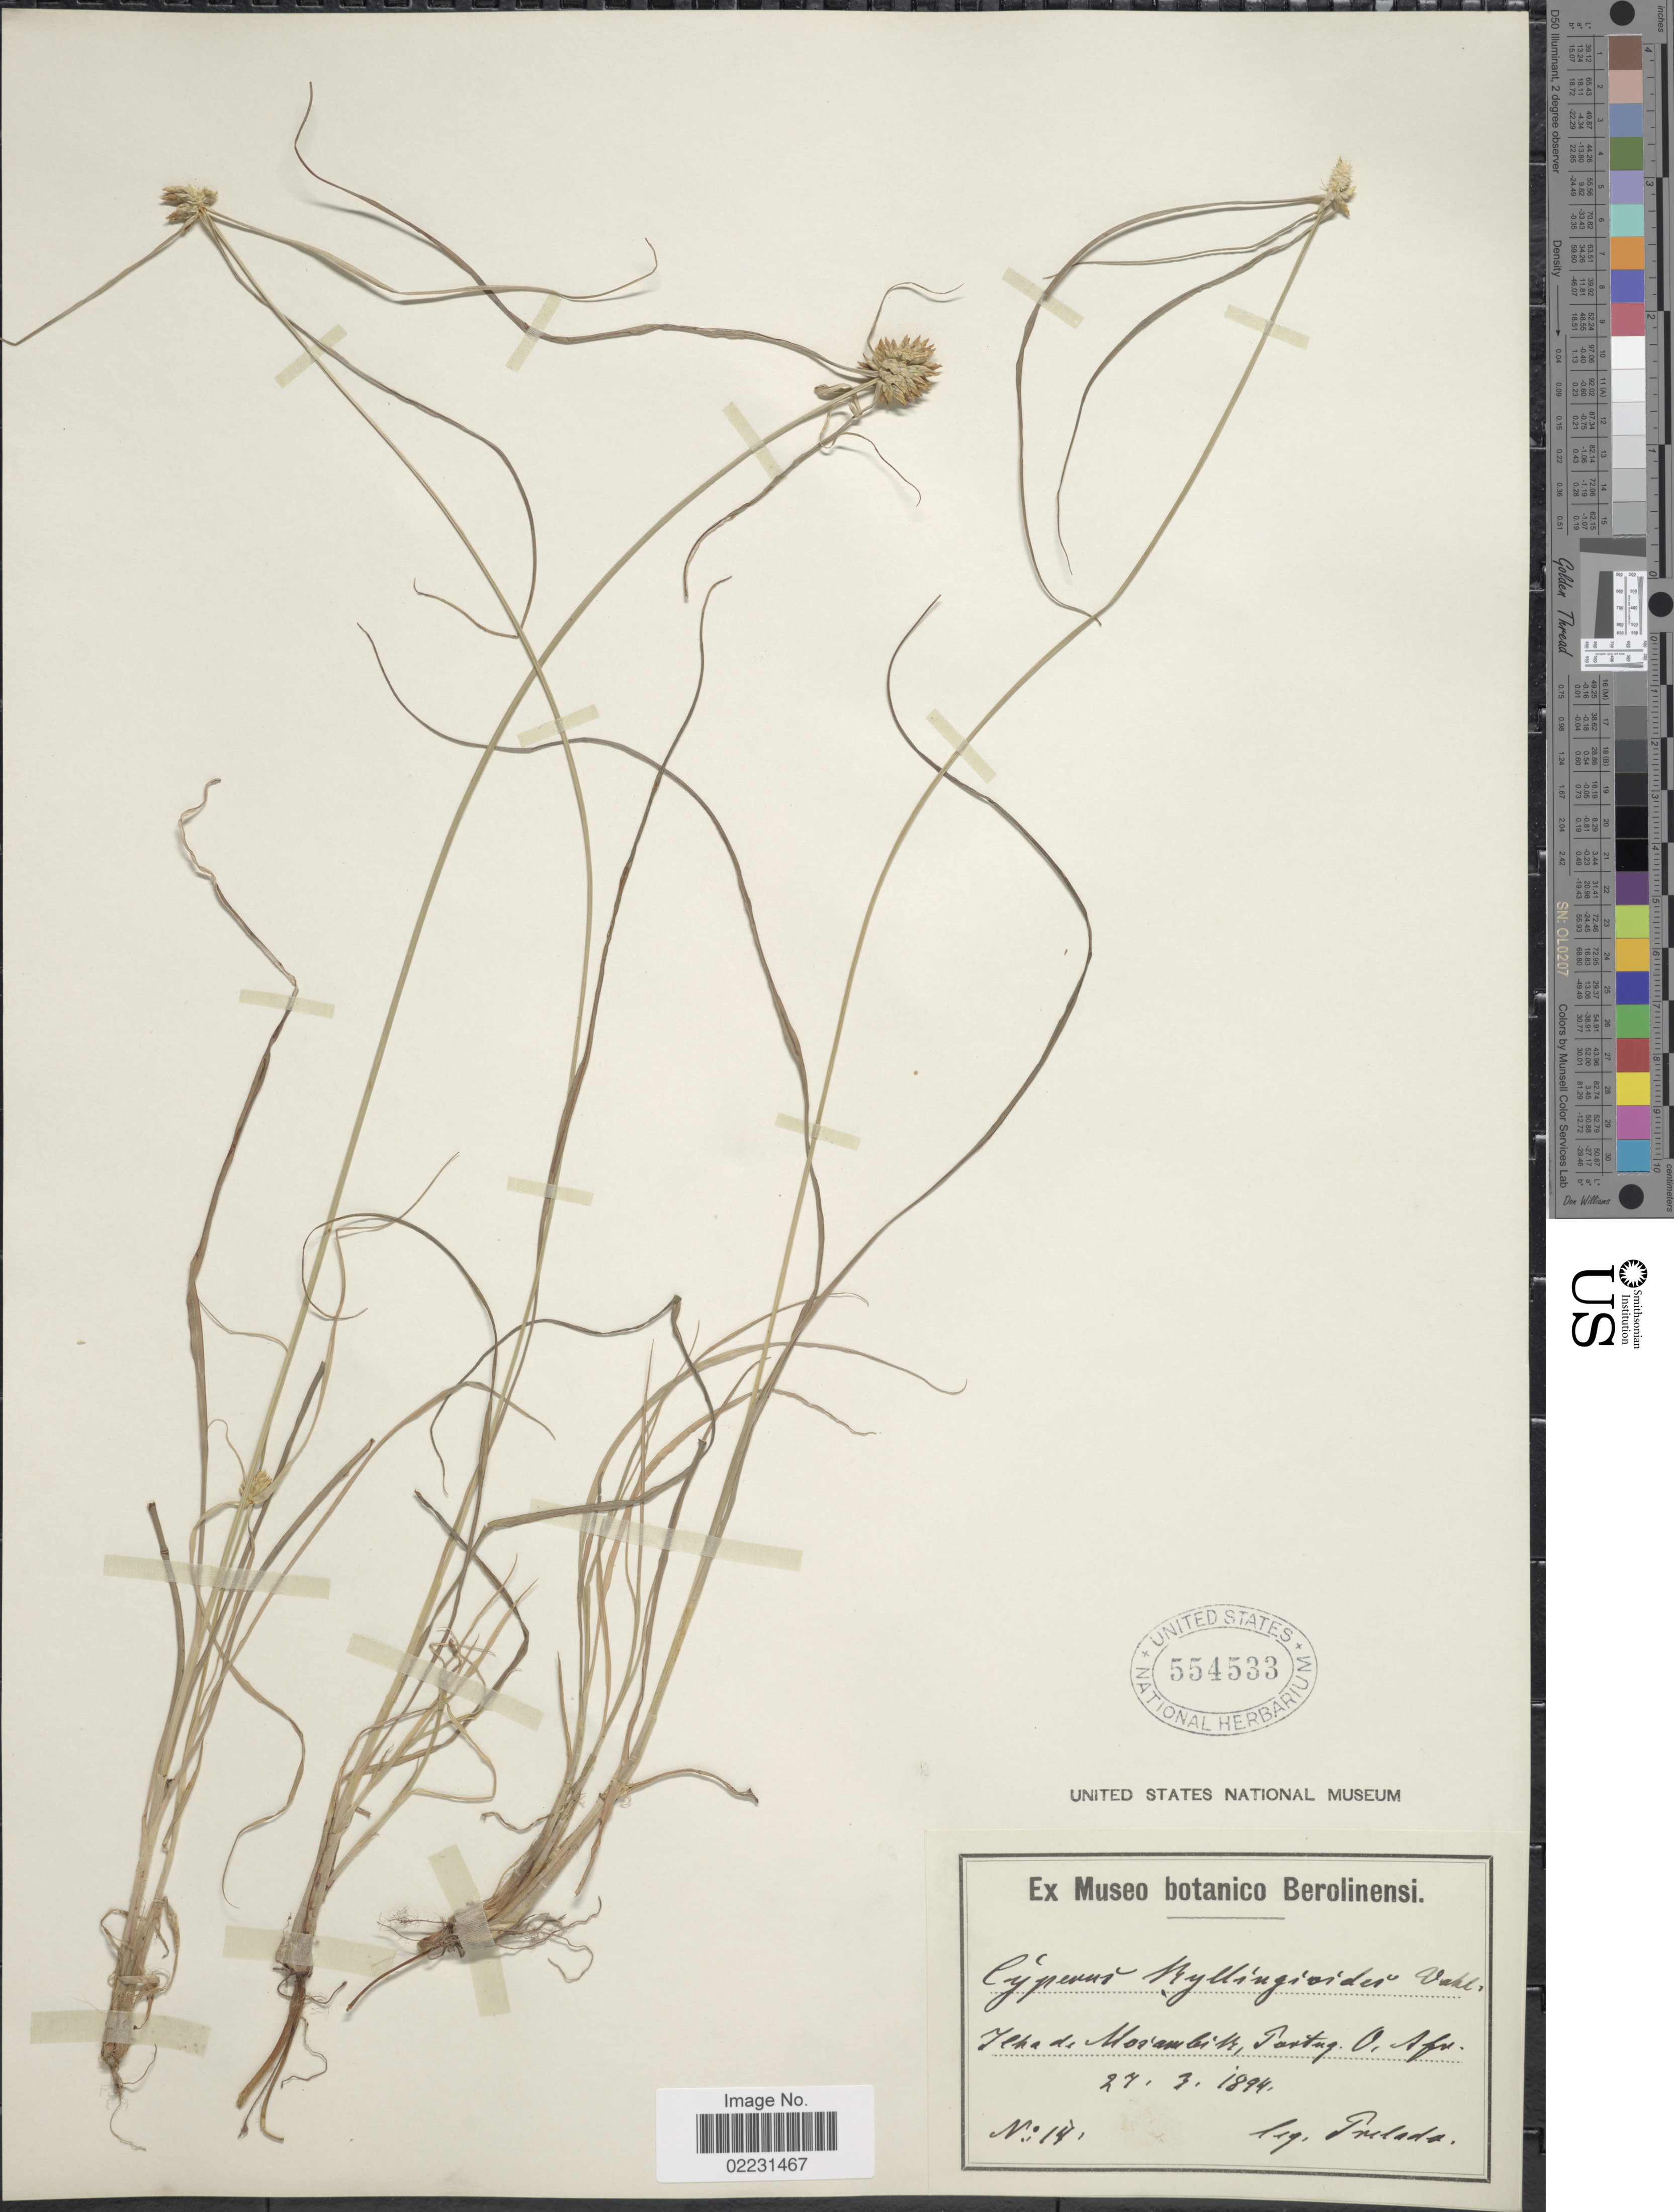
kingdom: Plantae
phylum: Tracheophyta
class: Liliopsida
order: Poales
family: Cyperaceae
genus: Cyperus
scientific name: Cyperus dubius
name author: Rottb.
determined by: Strong, Mark T., (BOT), Smithsonian Institution - National Museum of Natural History (UNITED STATES)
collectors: Prelado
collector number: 14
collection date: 1894-03-27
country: Mozambique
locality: Ilha de Mozambik, Portug. O. Afr.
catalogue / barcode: US 554533